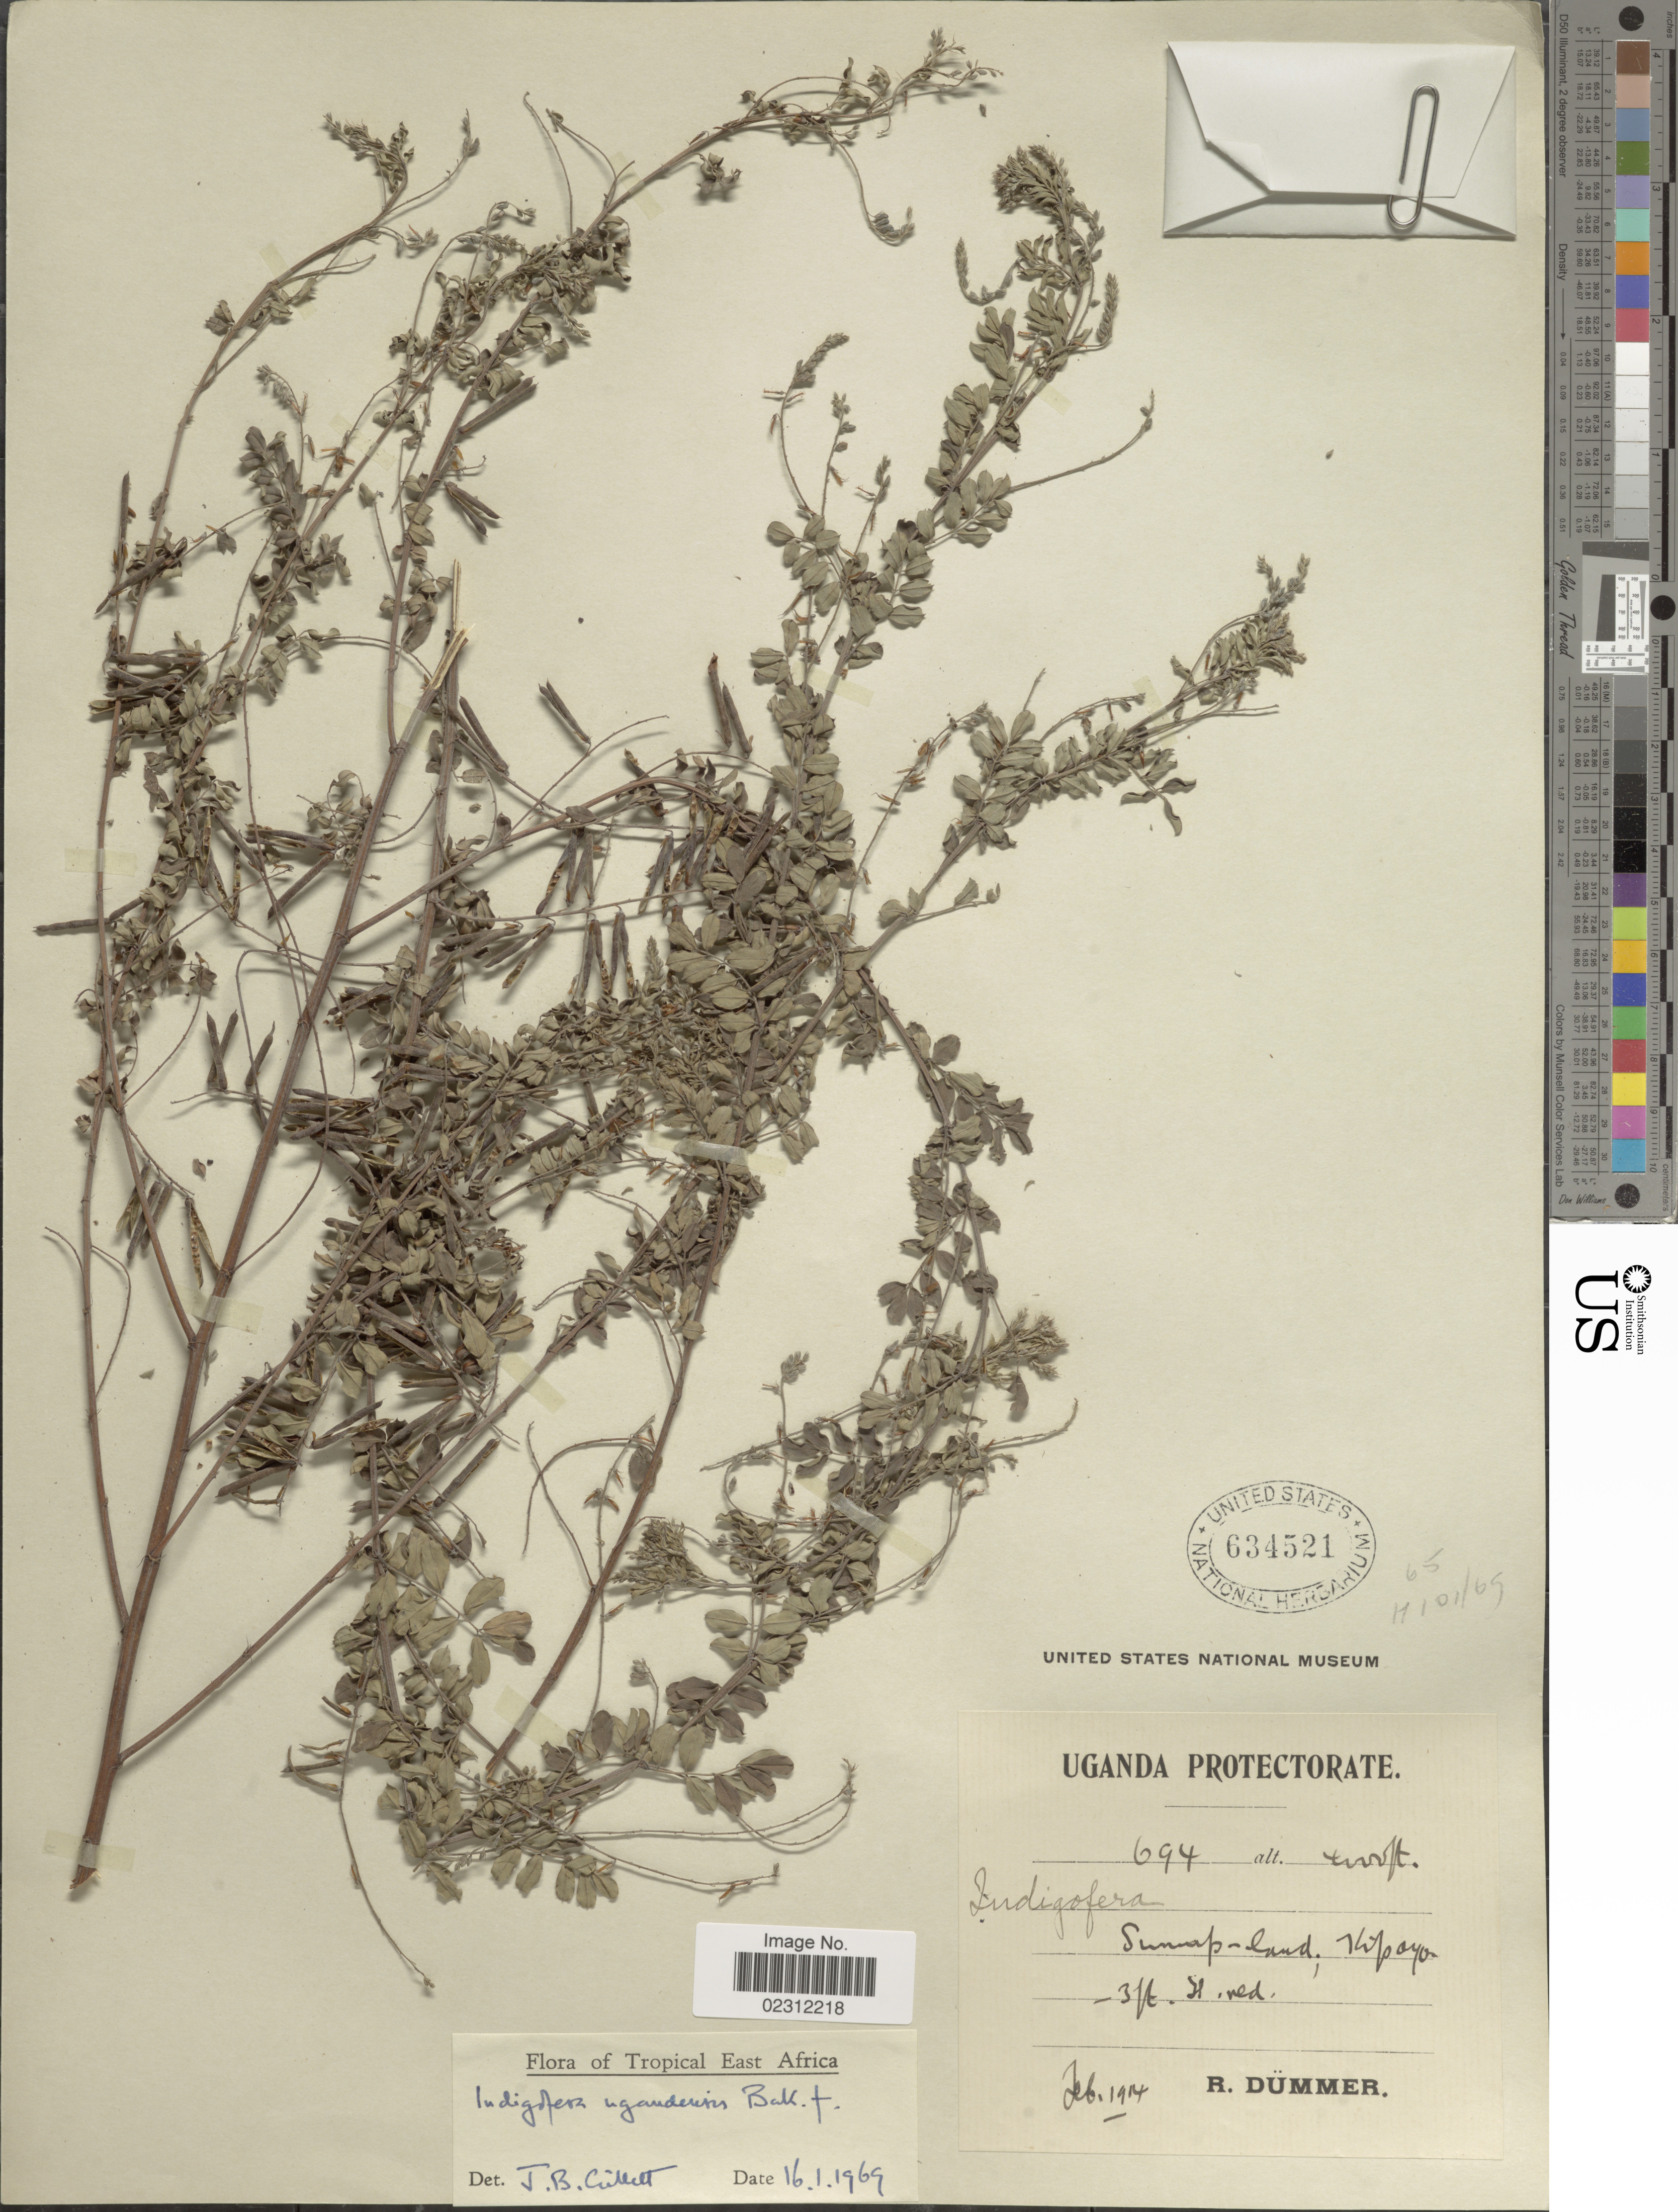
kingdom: Plantae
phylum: Tracheophyta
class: Magnoliopsida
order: Fabales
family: Fabaceae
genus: Indigofera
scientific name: Indigofera ugandensis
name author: Baker f.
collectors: R. Dümmer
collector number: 694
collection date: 1914-02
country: Uganda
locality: Swampland, Kipayo.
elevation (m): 1219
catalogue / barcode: US 634521